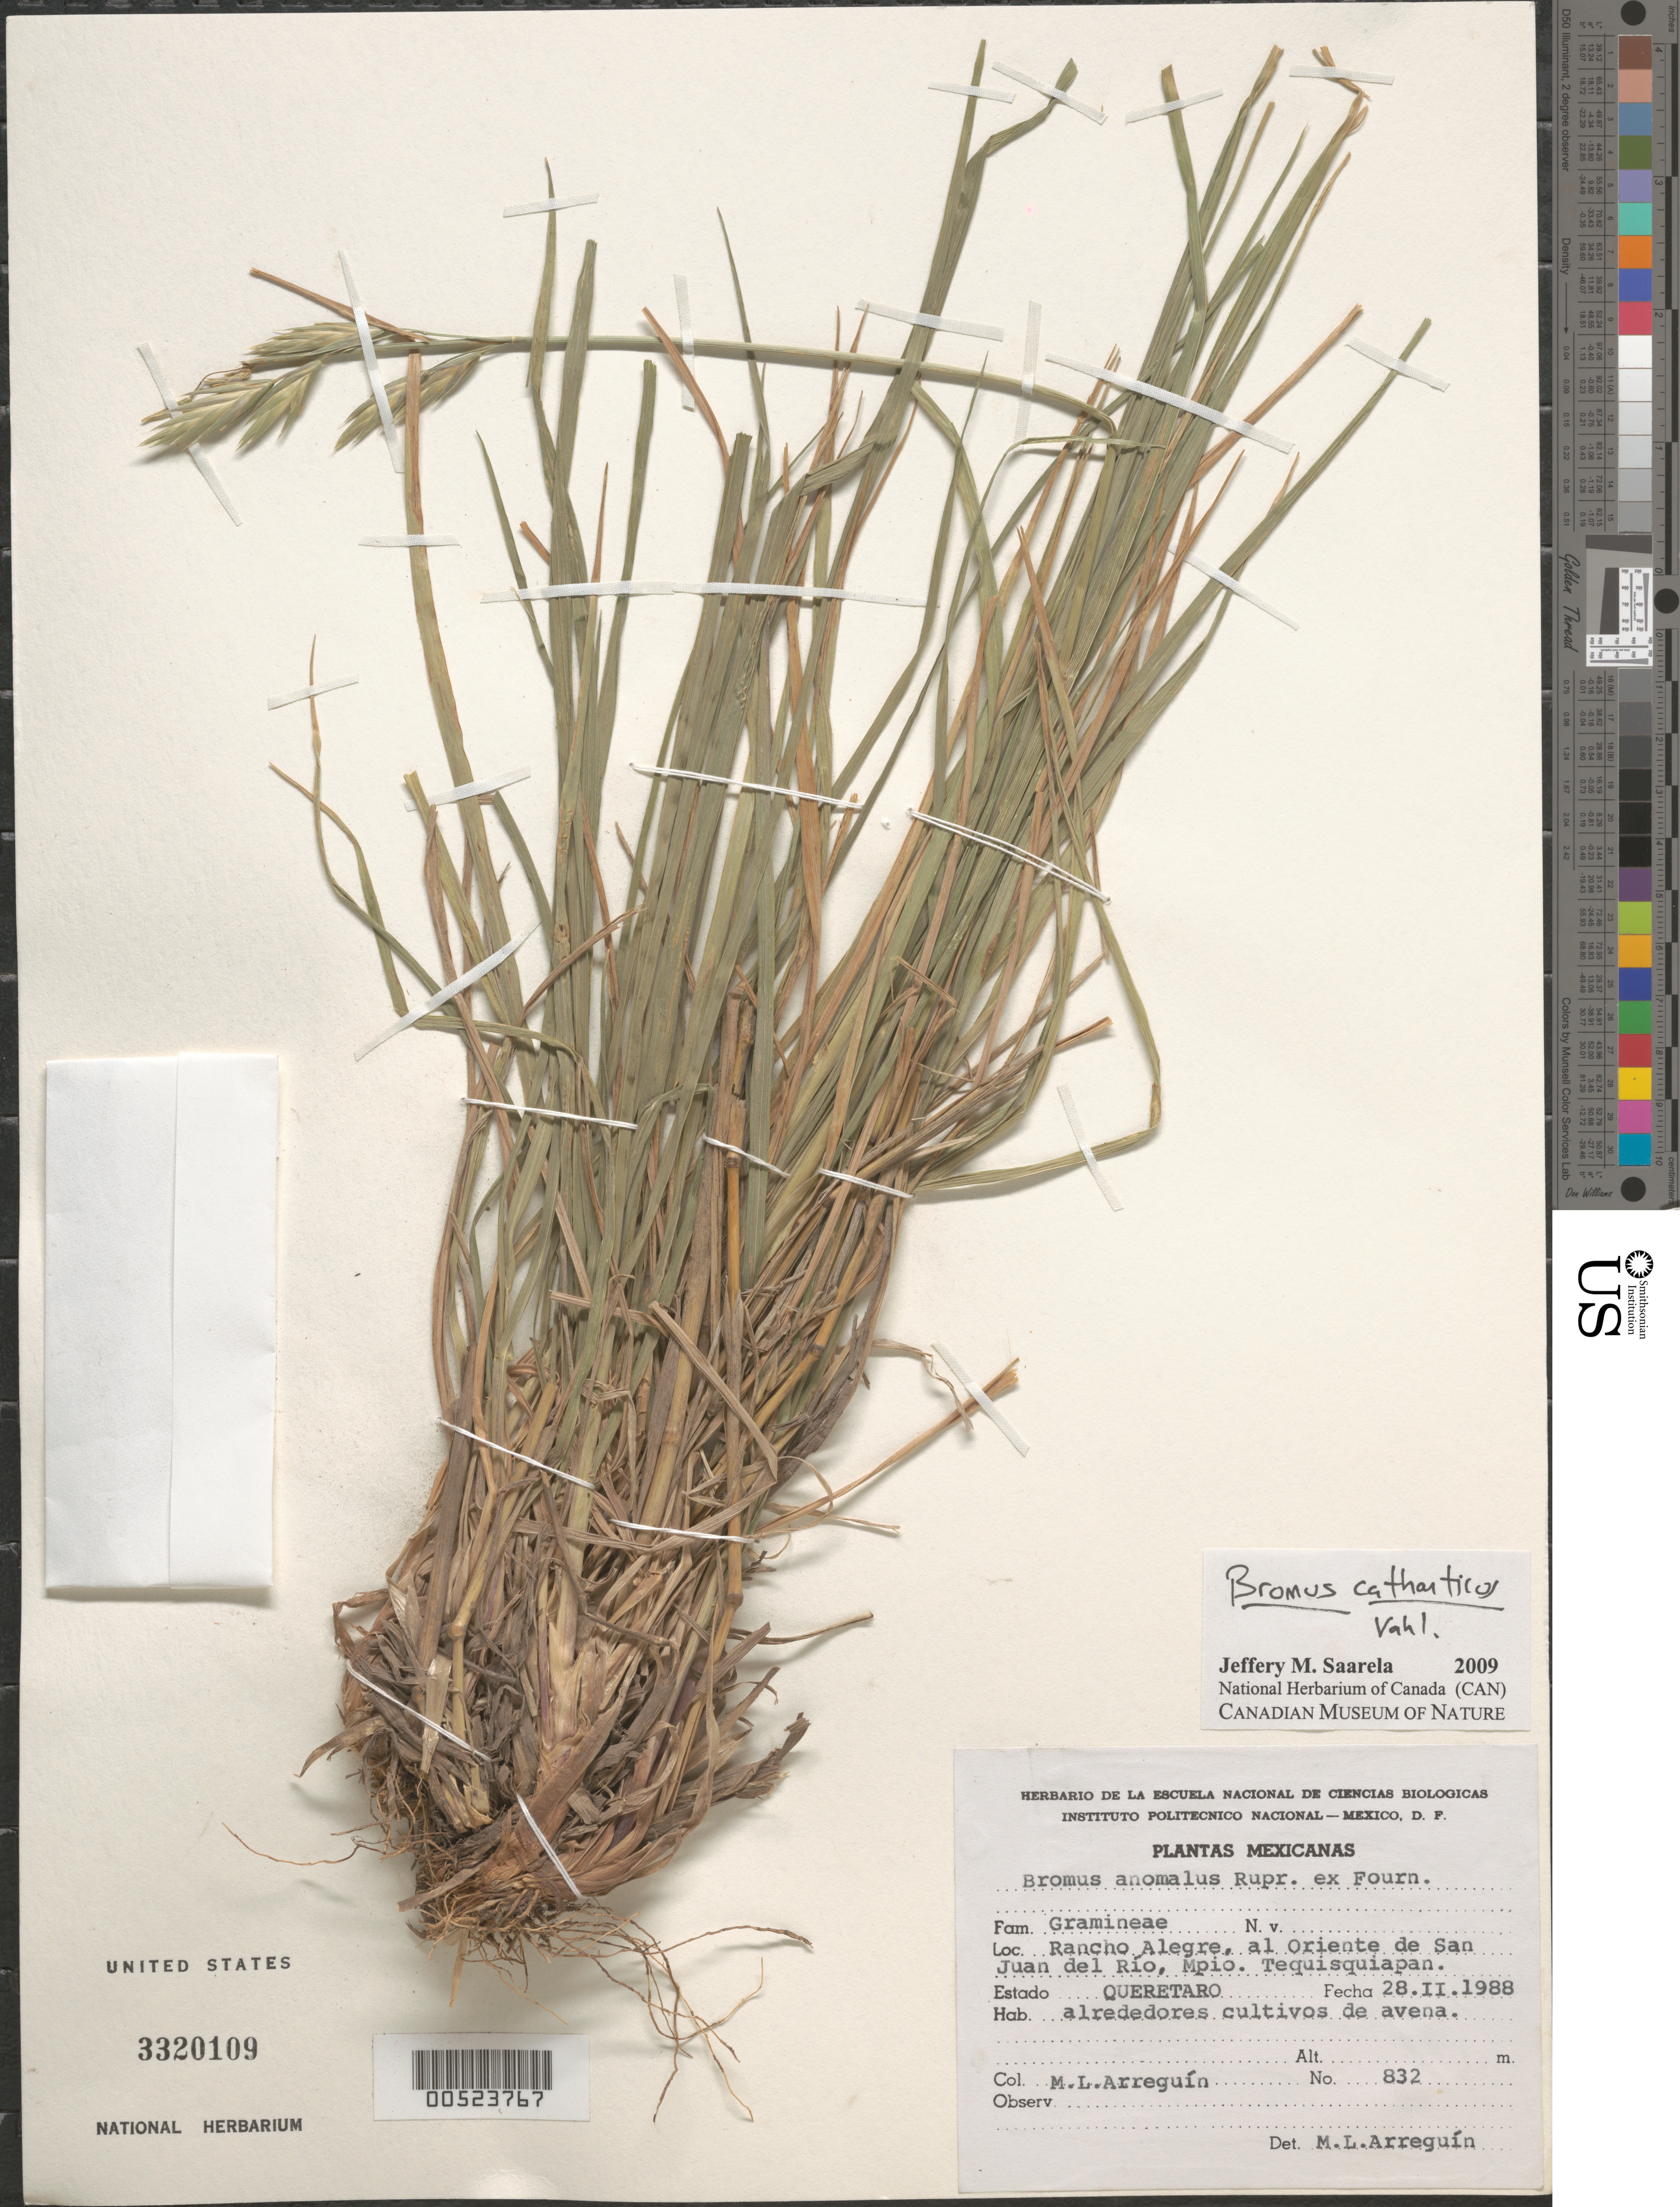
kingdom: Plantae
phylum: Tracheophyta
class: Liliopsida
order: Poales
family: Poaceae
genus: Bromus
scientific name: Bromus catharticus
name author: Vahl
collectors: M. Arreguin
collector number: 832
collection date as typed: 28 Feb 1988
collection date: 1988-02-28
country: Mexico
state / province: Querétaro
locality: Rancho Alegre, al Oriente de San Juan del R¡o, Mpio. Tequisquiapan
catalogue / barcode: US 3320109